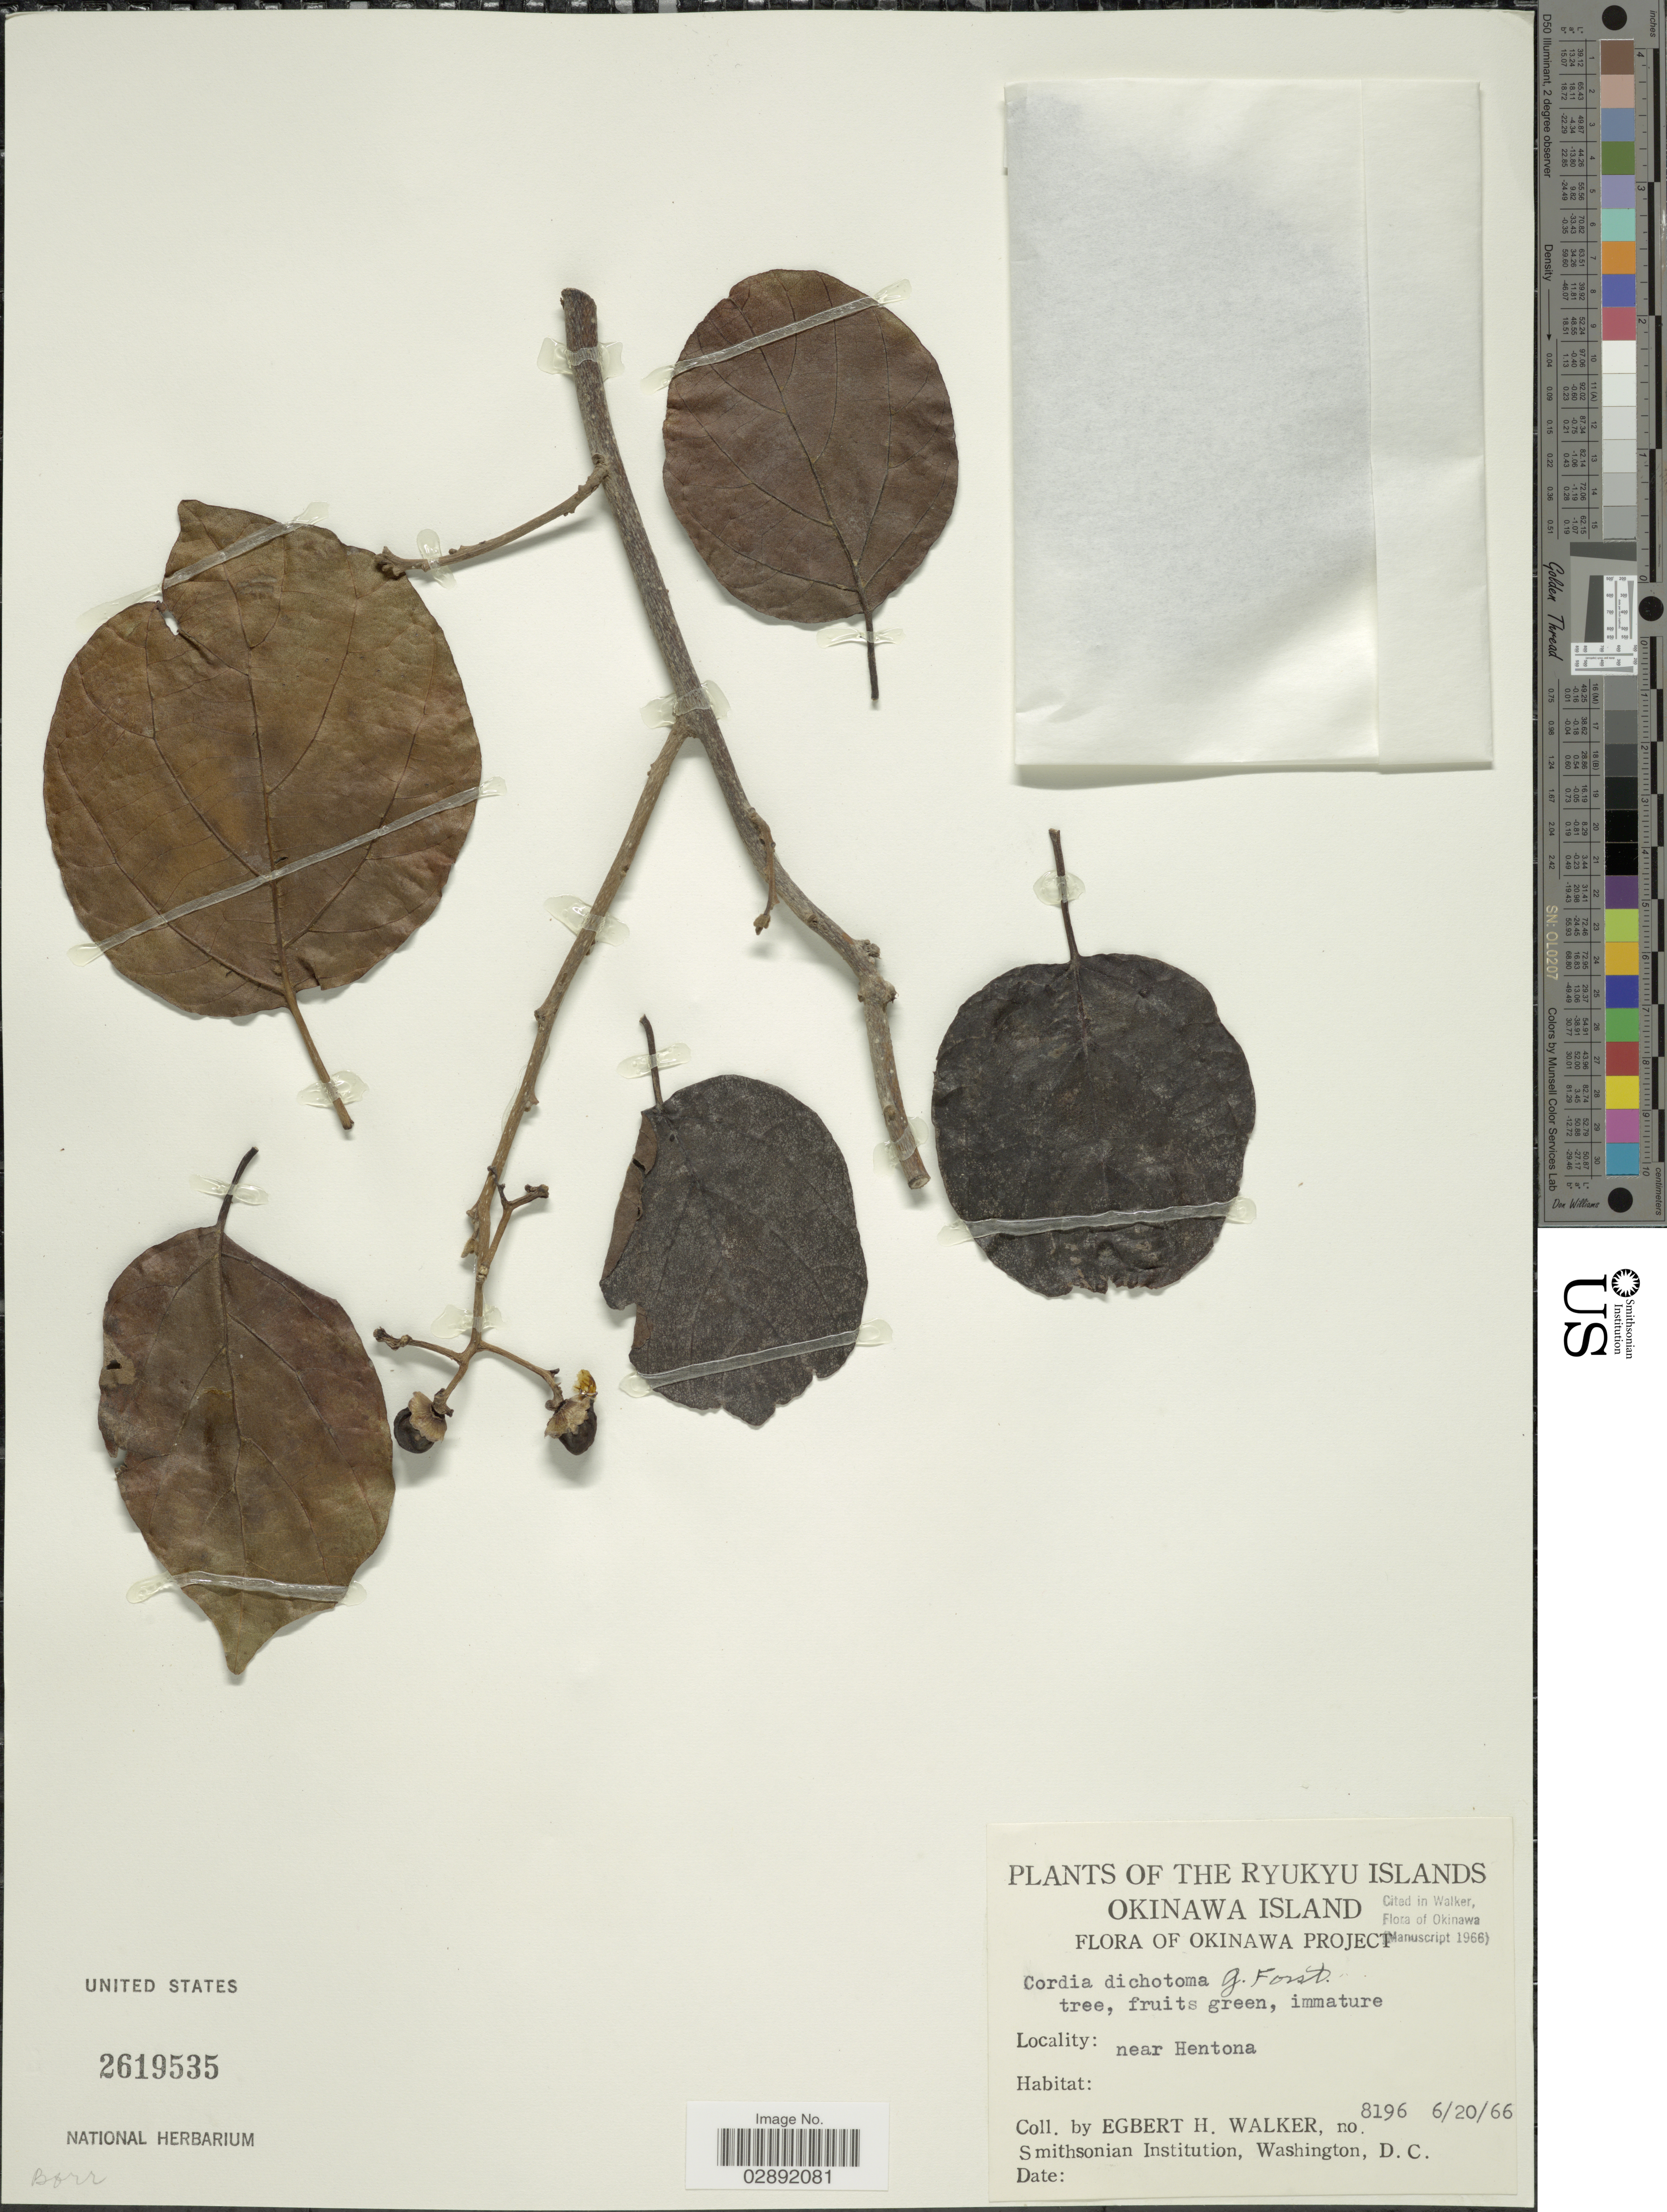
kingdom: Plantae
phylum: Tracheophyta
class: Magnoliopsida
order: Boraginales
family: Cordiaceae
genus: Cordia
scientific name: Cordia dichotoma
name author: G. Forst.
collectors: E. H. Walker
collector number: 8196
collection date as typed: Transcribed d/m/y: 20/6/66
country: Japan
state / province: Okinawa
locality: The Ryukyu Islands, Okinawa Island, near Hentona.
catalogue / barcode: US 2619535